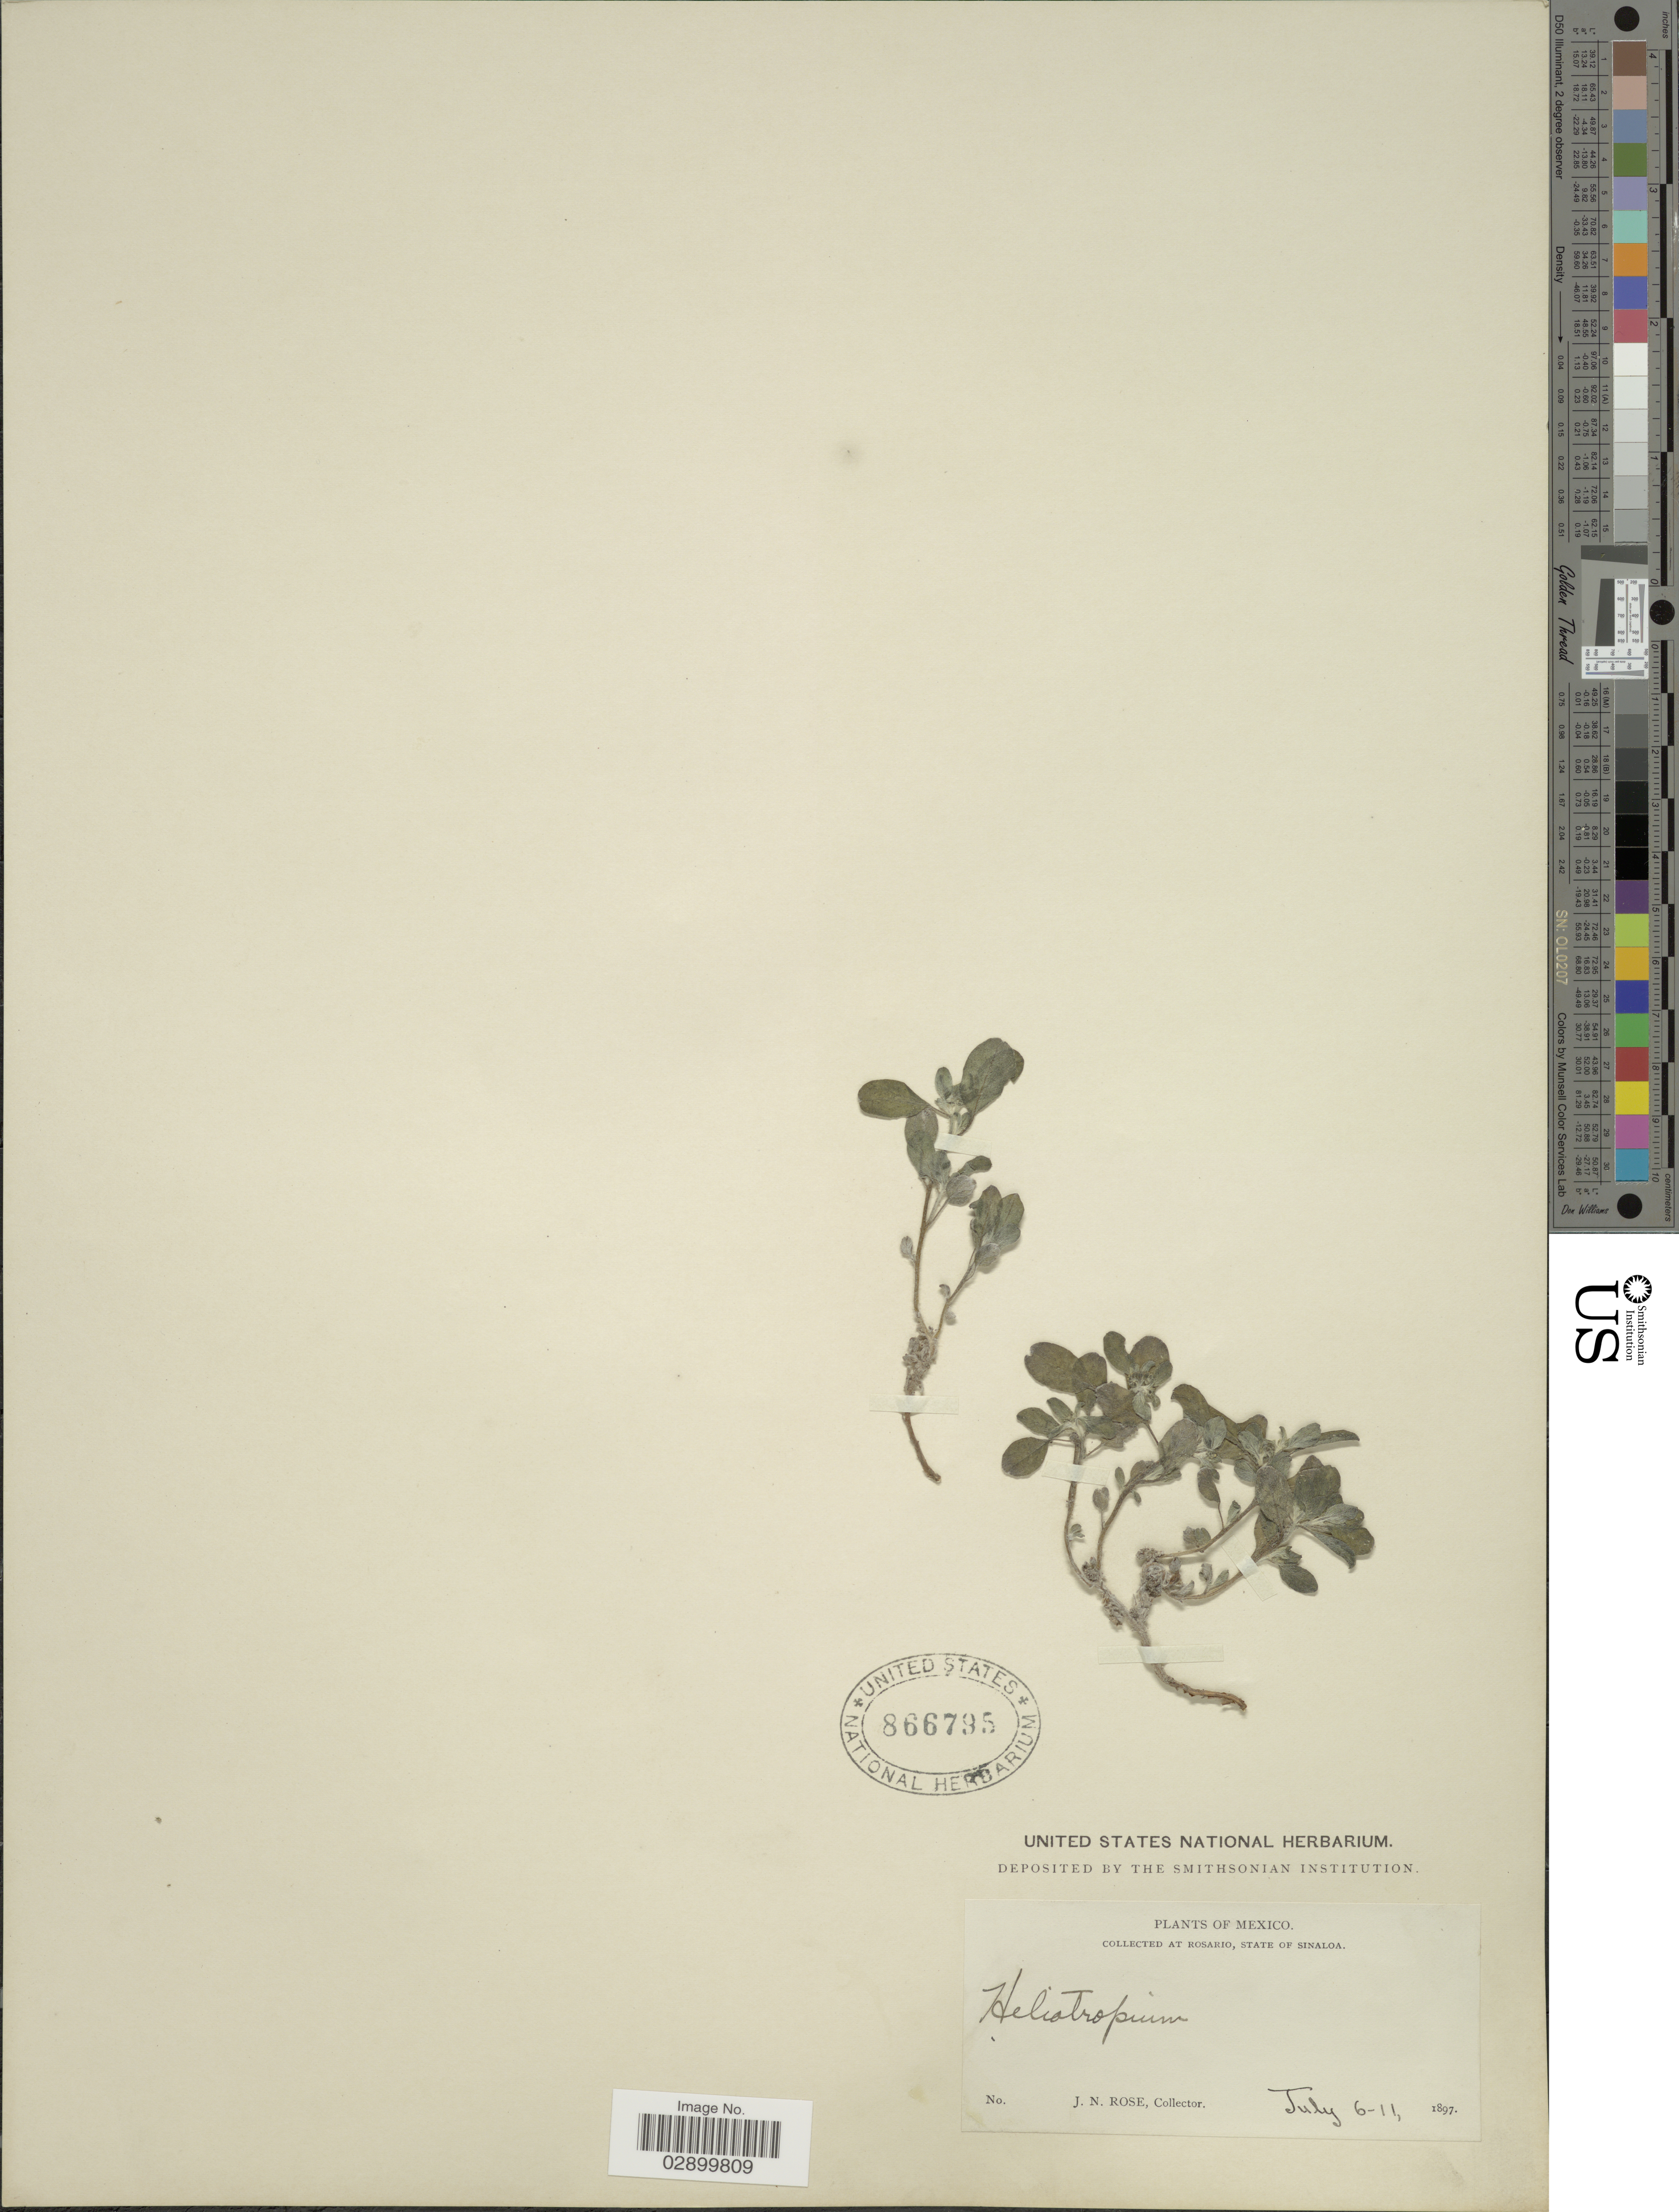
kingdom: Plantae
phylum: Tracheophyta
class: Magnoliopsida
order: Boraginales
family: Heliotropiaceae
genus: Heliotropium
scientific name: Heliotropium sp.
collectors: J. N. Rose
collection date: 1897-07-06/1897-07-11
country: Mexico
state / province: Sinaloa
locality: Rosario.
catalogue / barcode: US 866795